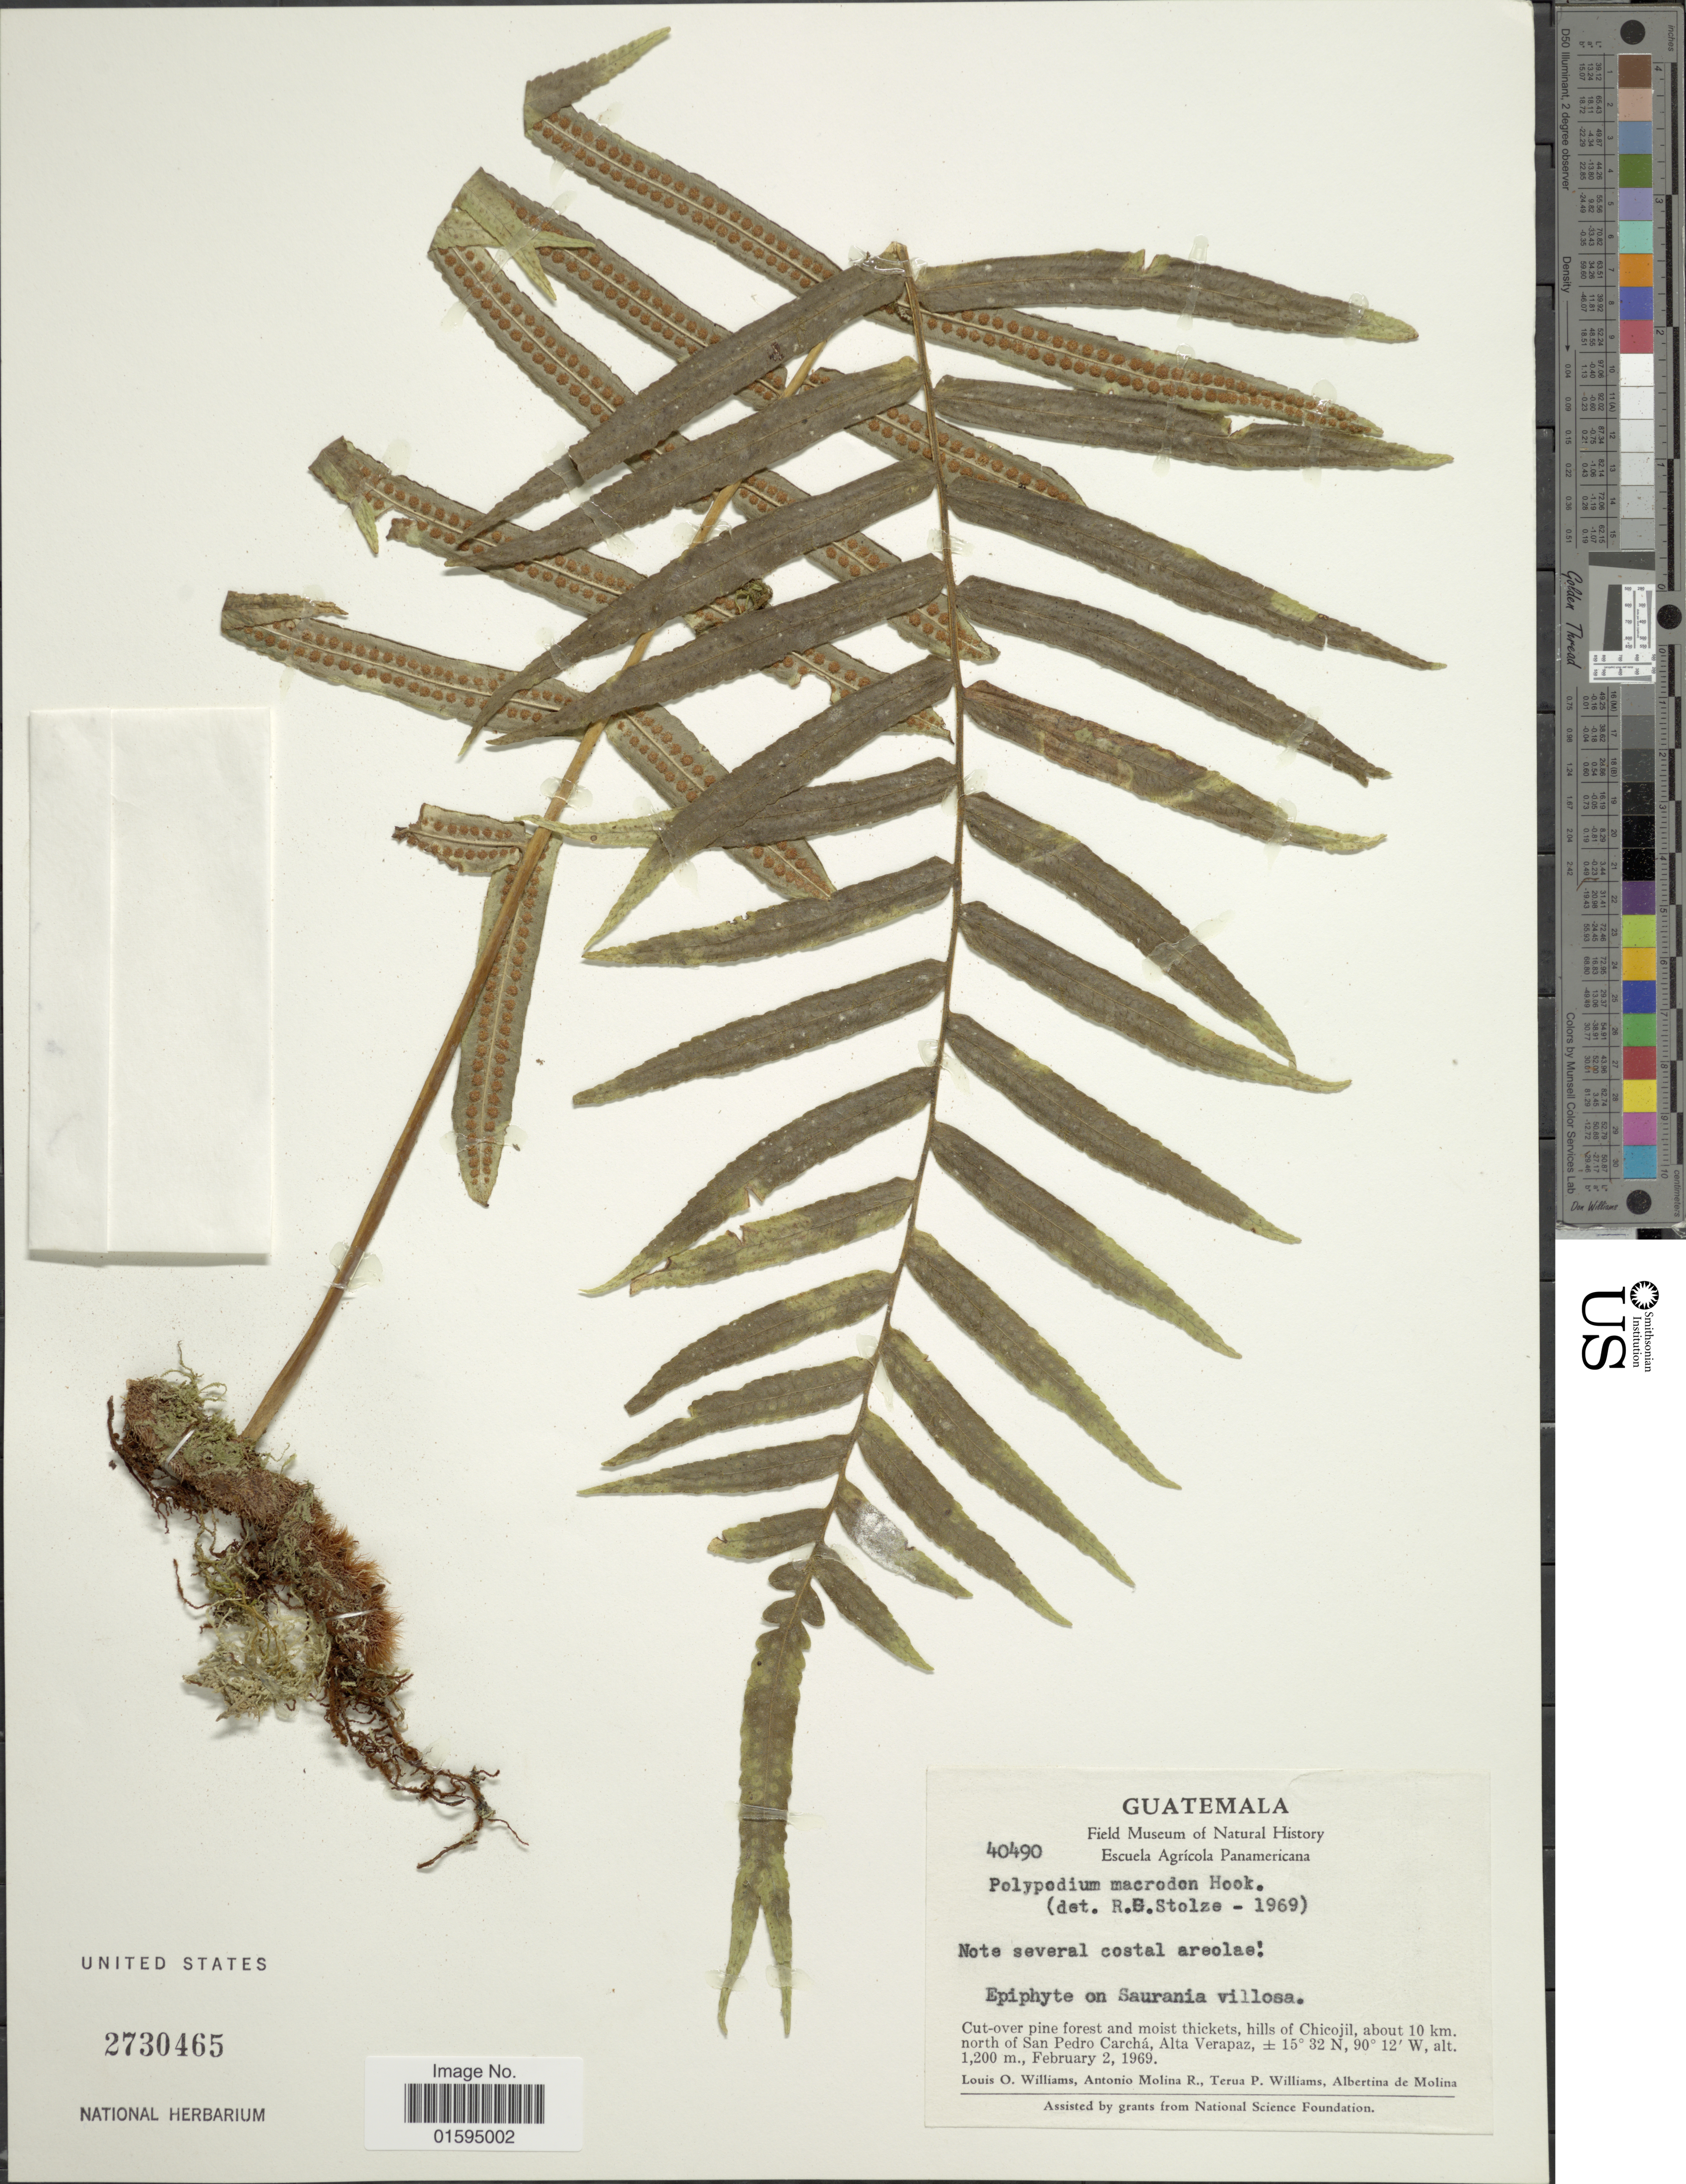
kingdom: Plantae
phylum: Tracheophyta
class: Polypodiopsida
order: Polypodiales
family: Polypodiaceae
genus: Polypodium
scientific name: Polypodium echinolepis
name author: Fée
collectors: L. O. Williams, A. Molina R., T. P. Williams & A. R. Molina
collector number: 40490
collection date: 1969-02-02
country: Guatemala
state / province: Alta Verapaz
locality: Hills of Chicojil, About 10 km, north of San Pedro Carcha.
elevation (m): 1200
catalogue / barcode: US 2730465